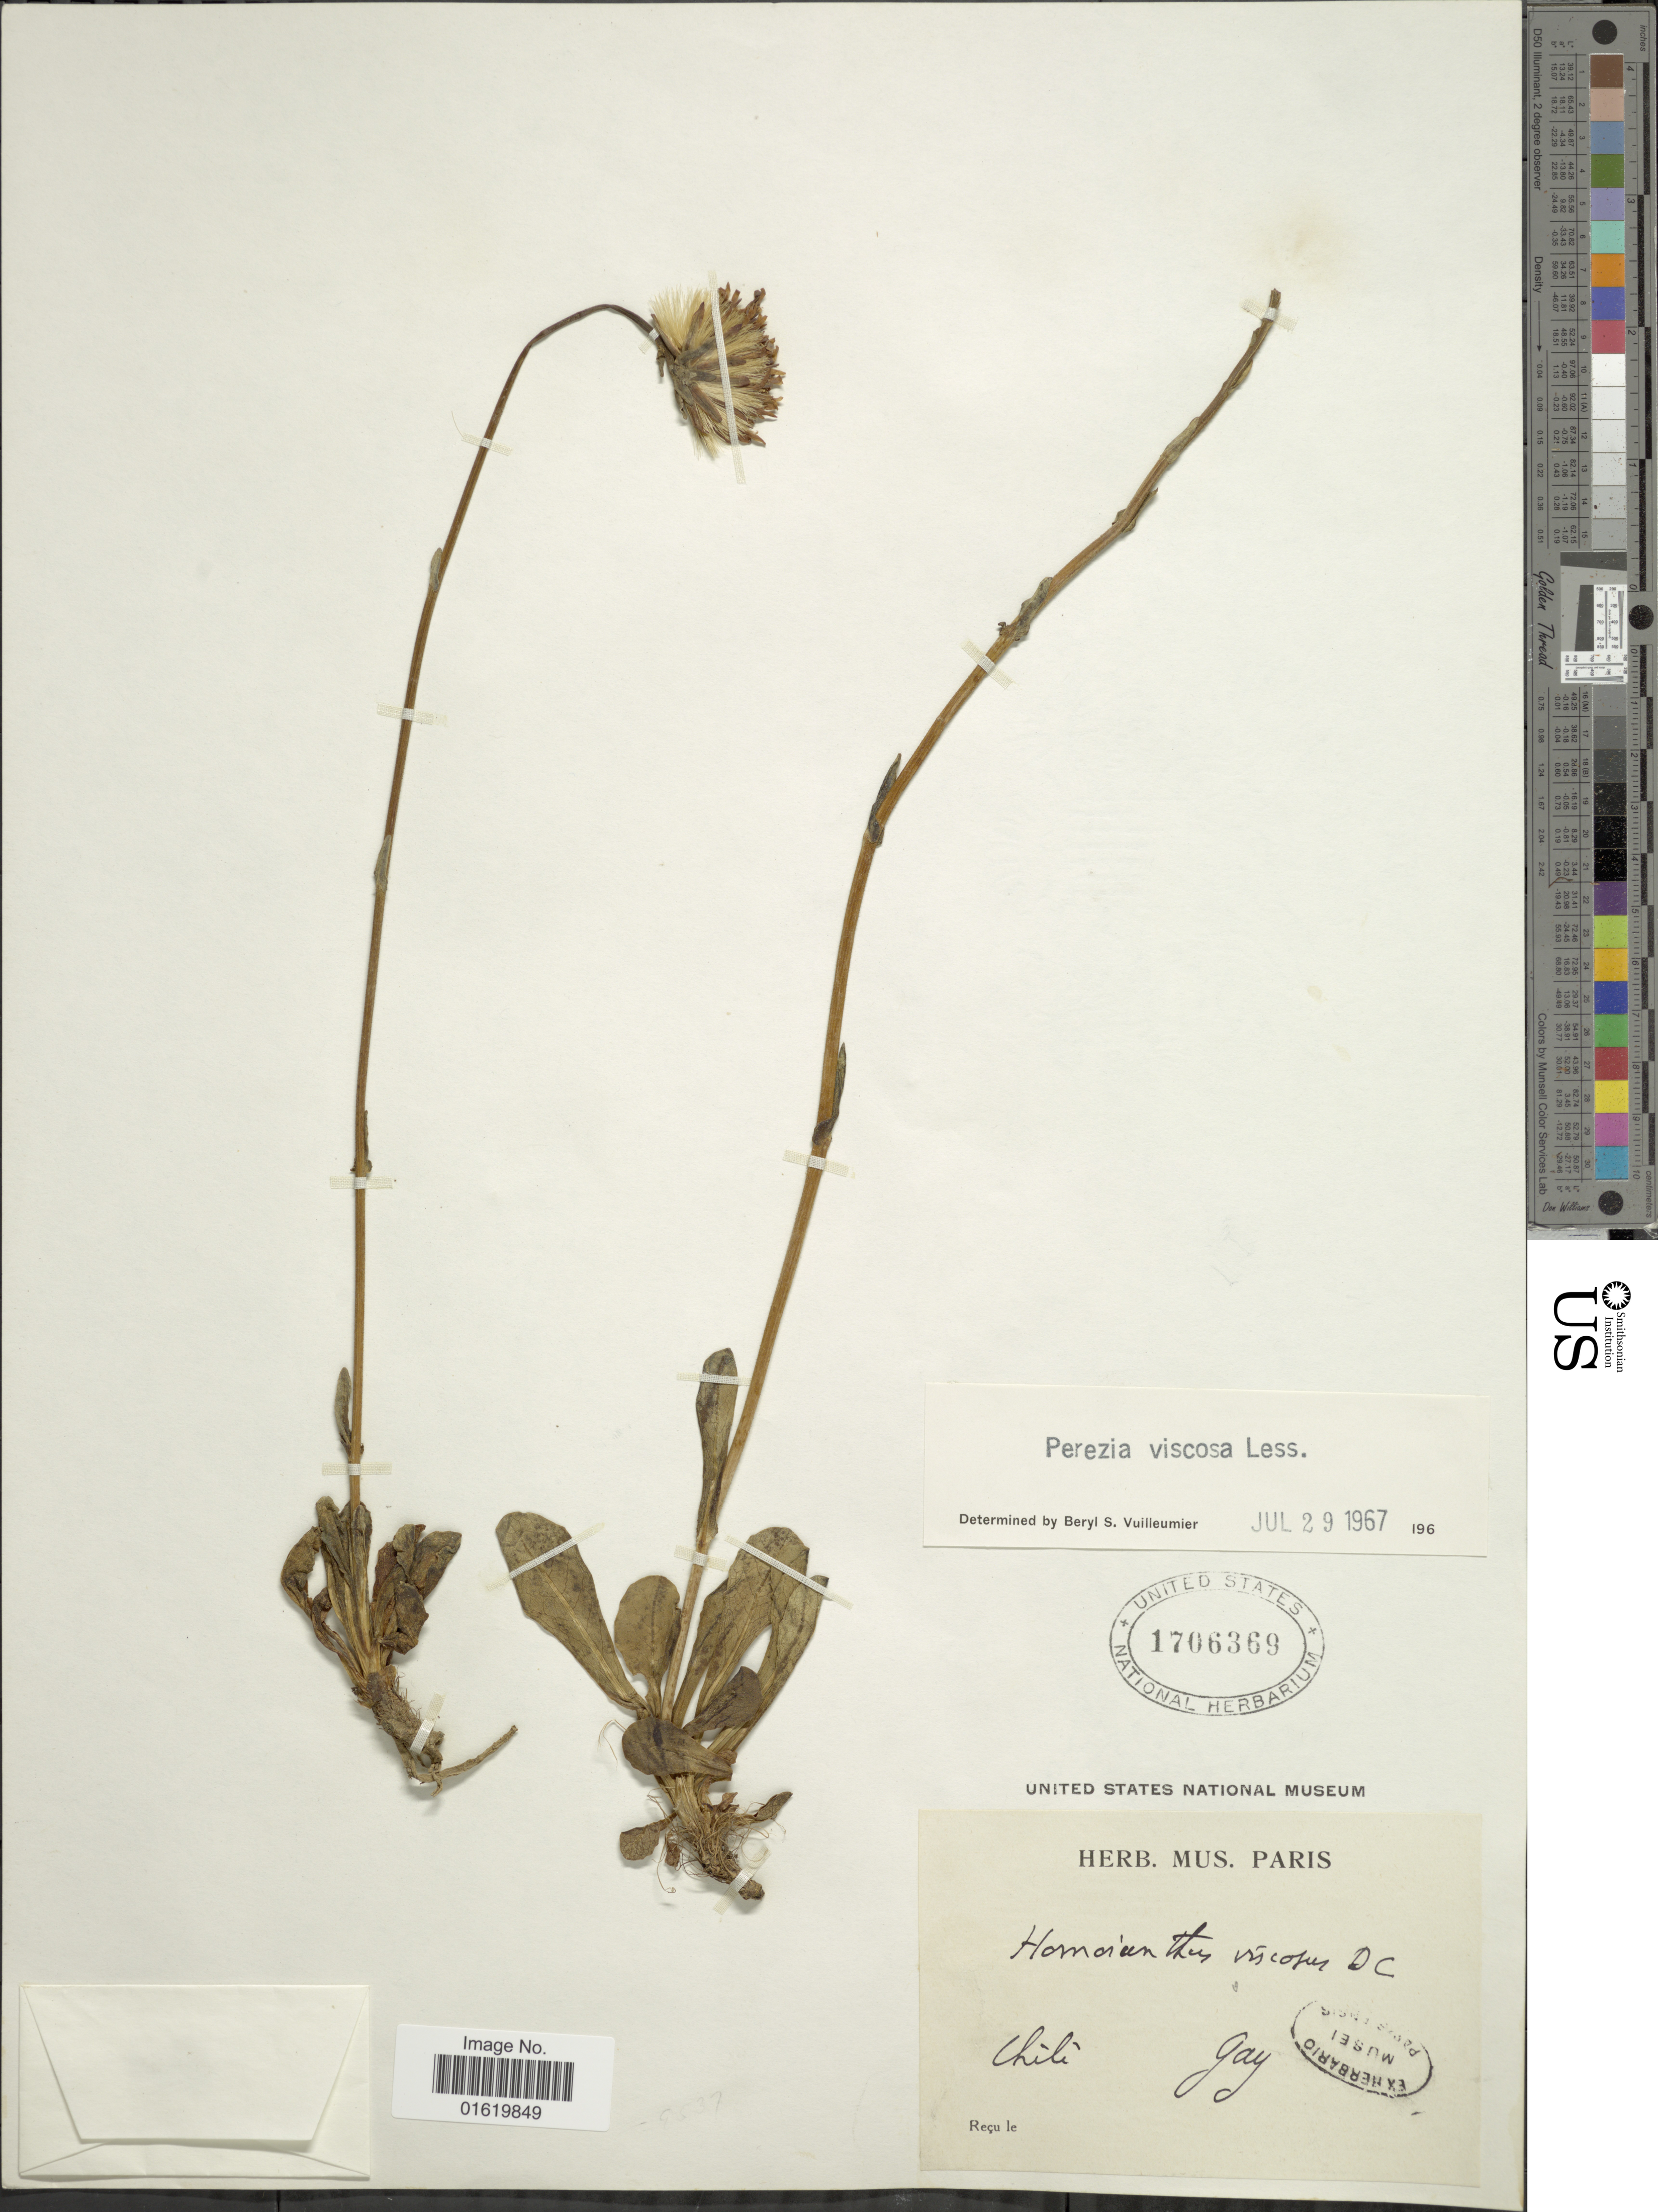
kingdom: Plantae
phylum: Tracheophyta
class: Magnoliopsida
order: Asterales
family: Asteraceae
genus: Perezia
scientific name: Perezia spathulata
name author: (Lag. & D. Don) Hook. & Arn.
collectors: -- Gay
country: Chile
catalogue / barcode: US 1706369